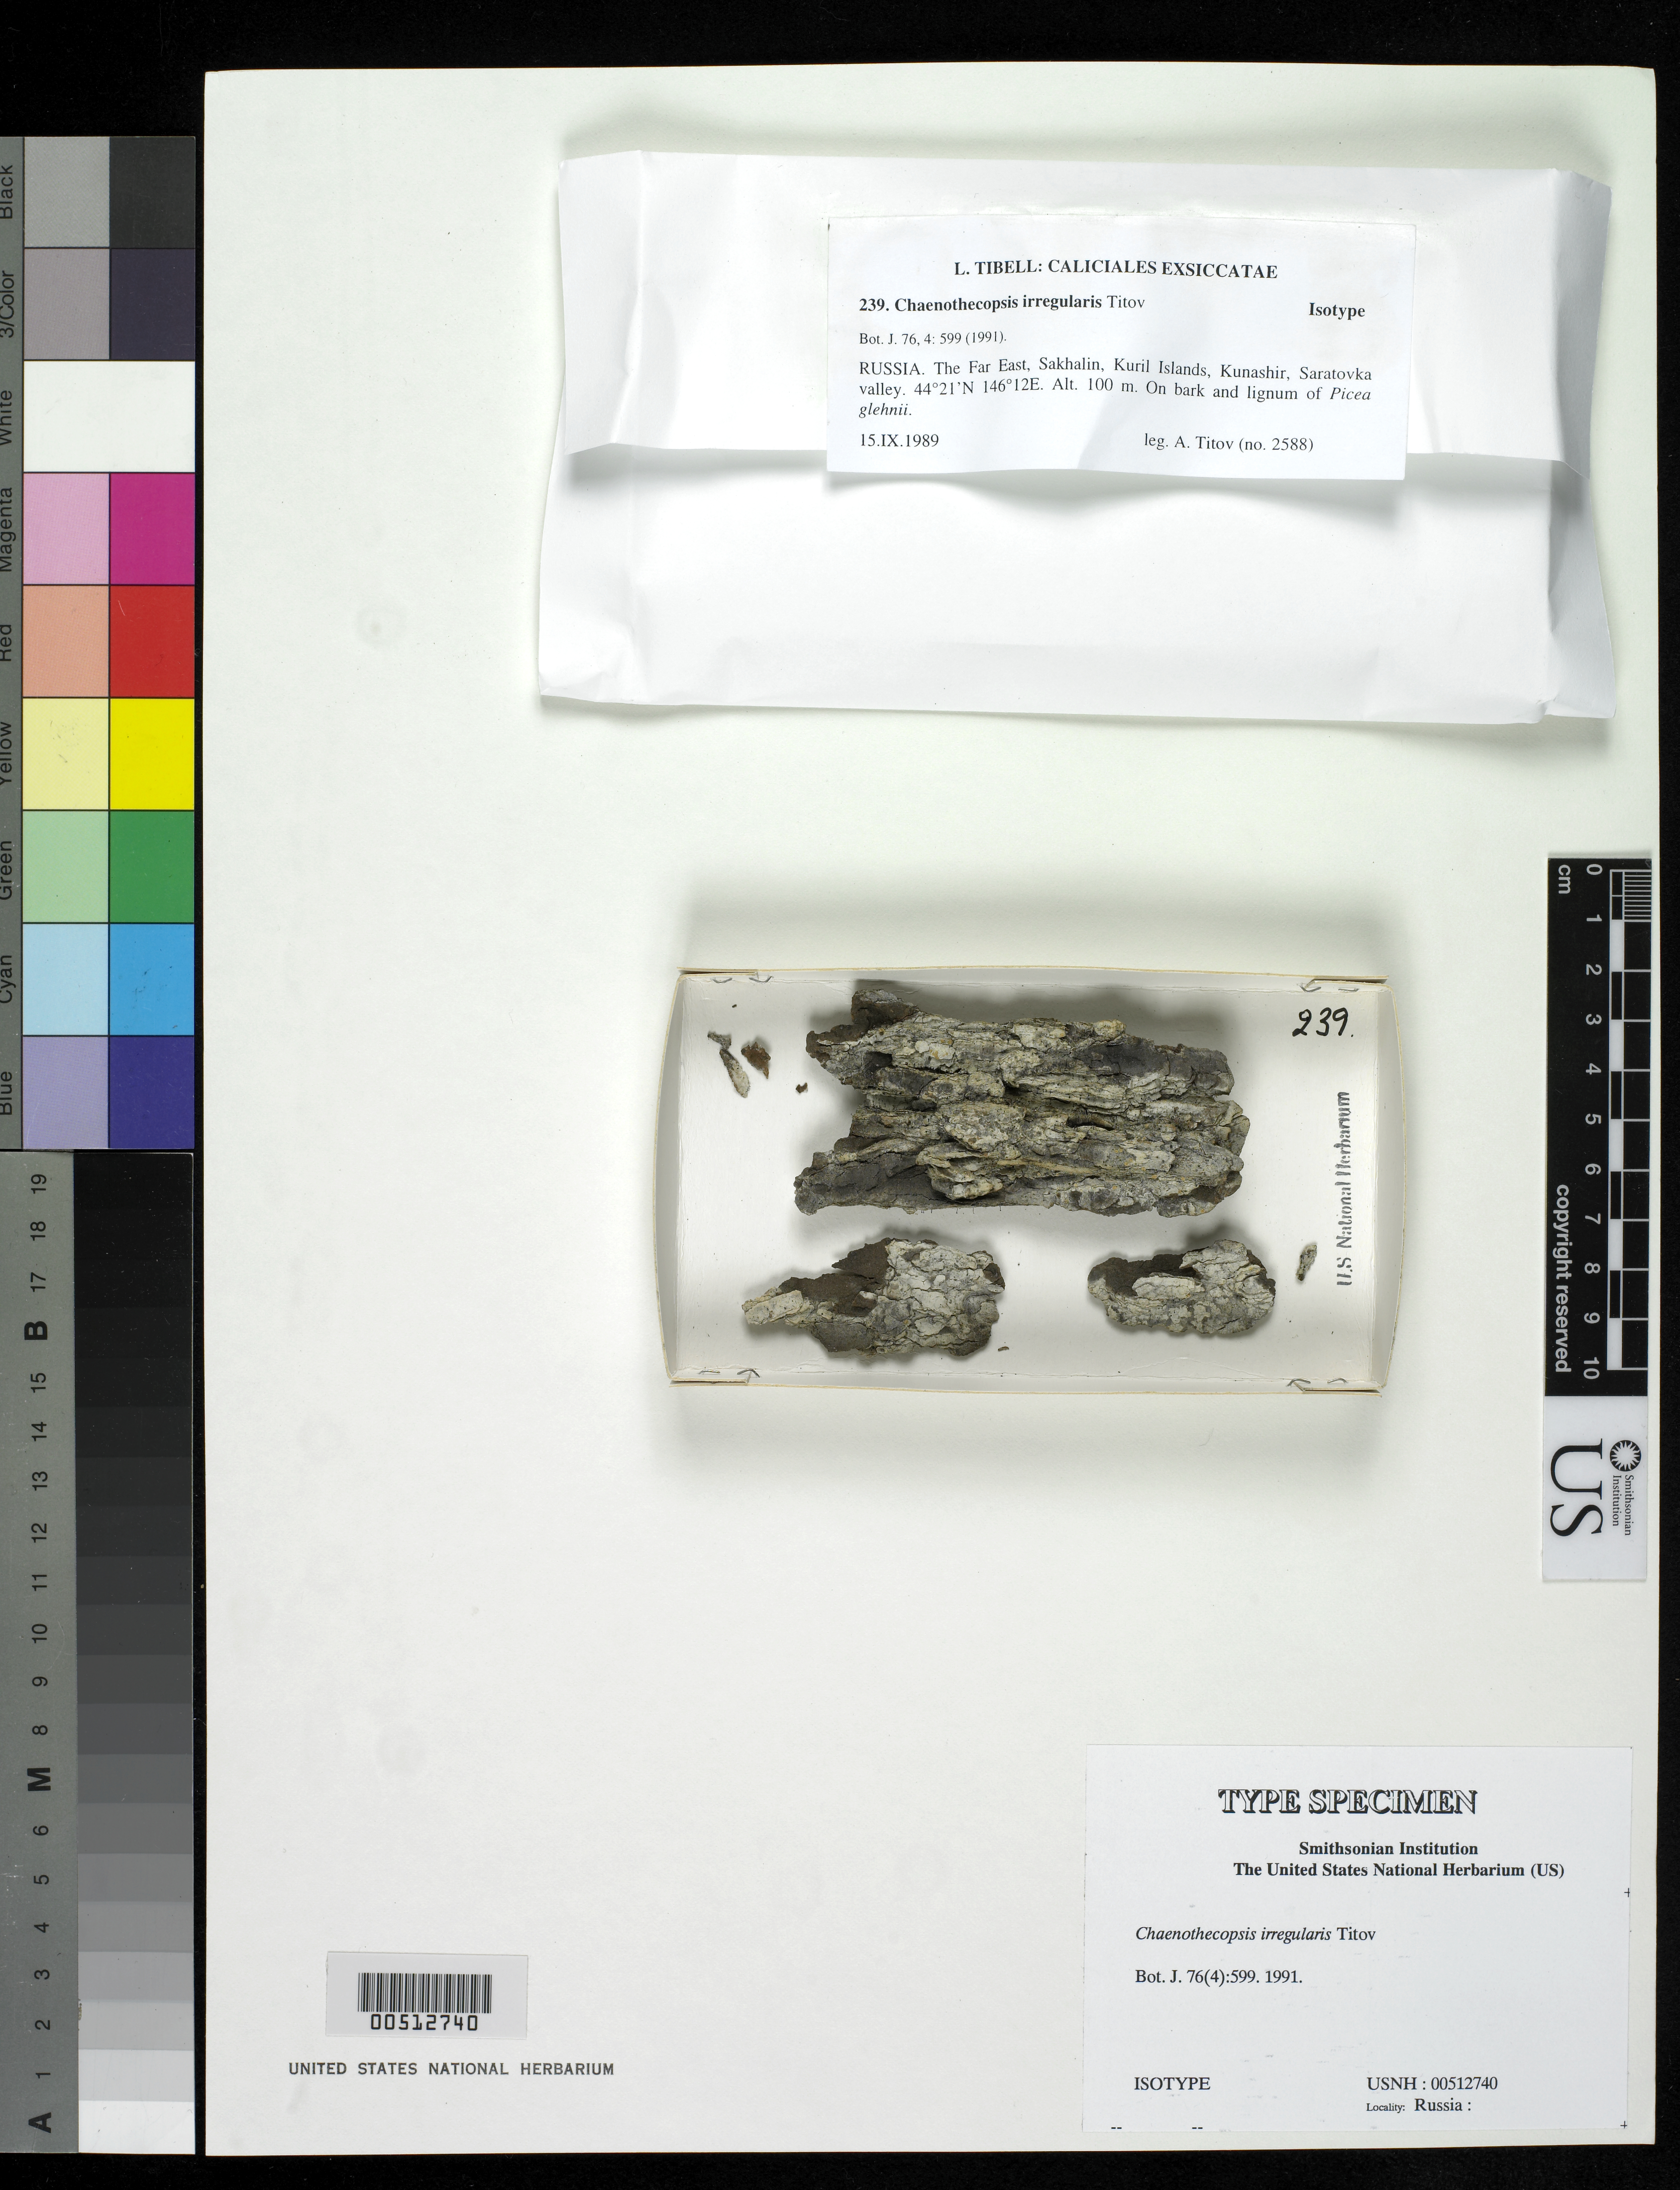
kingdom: Fungi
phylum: Ascomycota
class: Eurotiomycetes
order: Mycocaliciales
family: Mycocaliciaceae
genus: Chaenothecopsis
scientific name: Chaenothecopsis irregularis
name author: Titov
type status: Isotype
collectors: A. Totov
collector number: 2588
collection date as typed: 15 Sep 1989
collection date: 1989-09-15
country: Russian Federation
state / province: Sakhalin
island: Kunashir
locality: Sakhalin, Kuril Islands, Kunashir, Saratovka Valley. [Kuril Is.]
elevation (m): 100